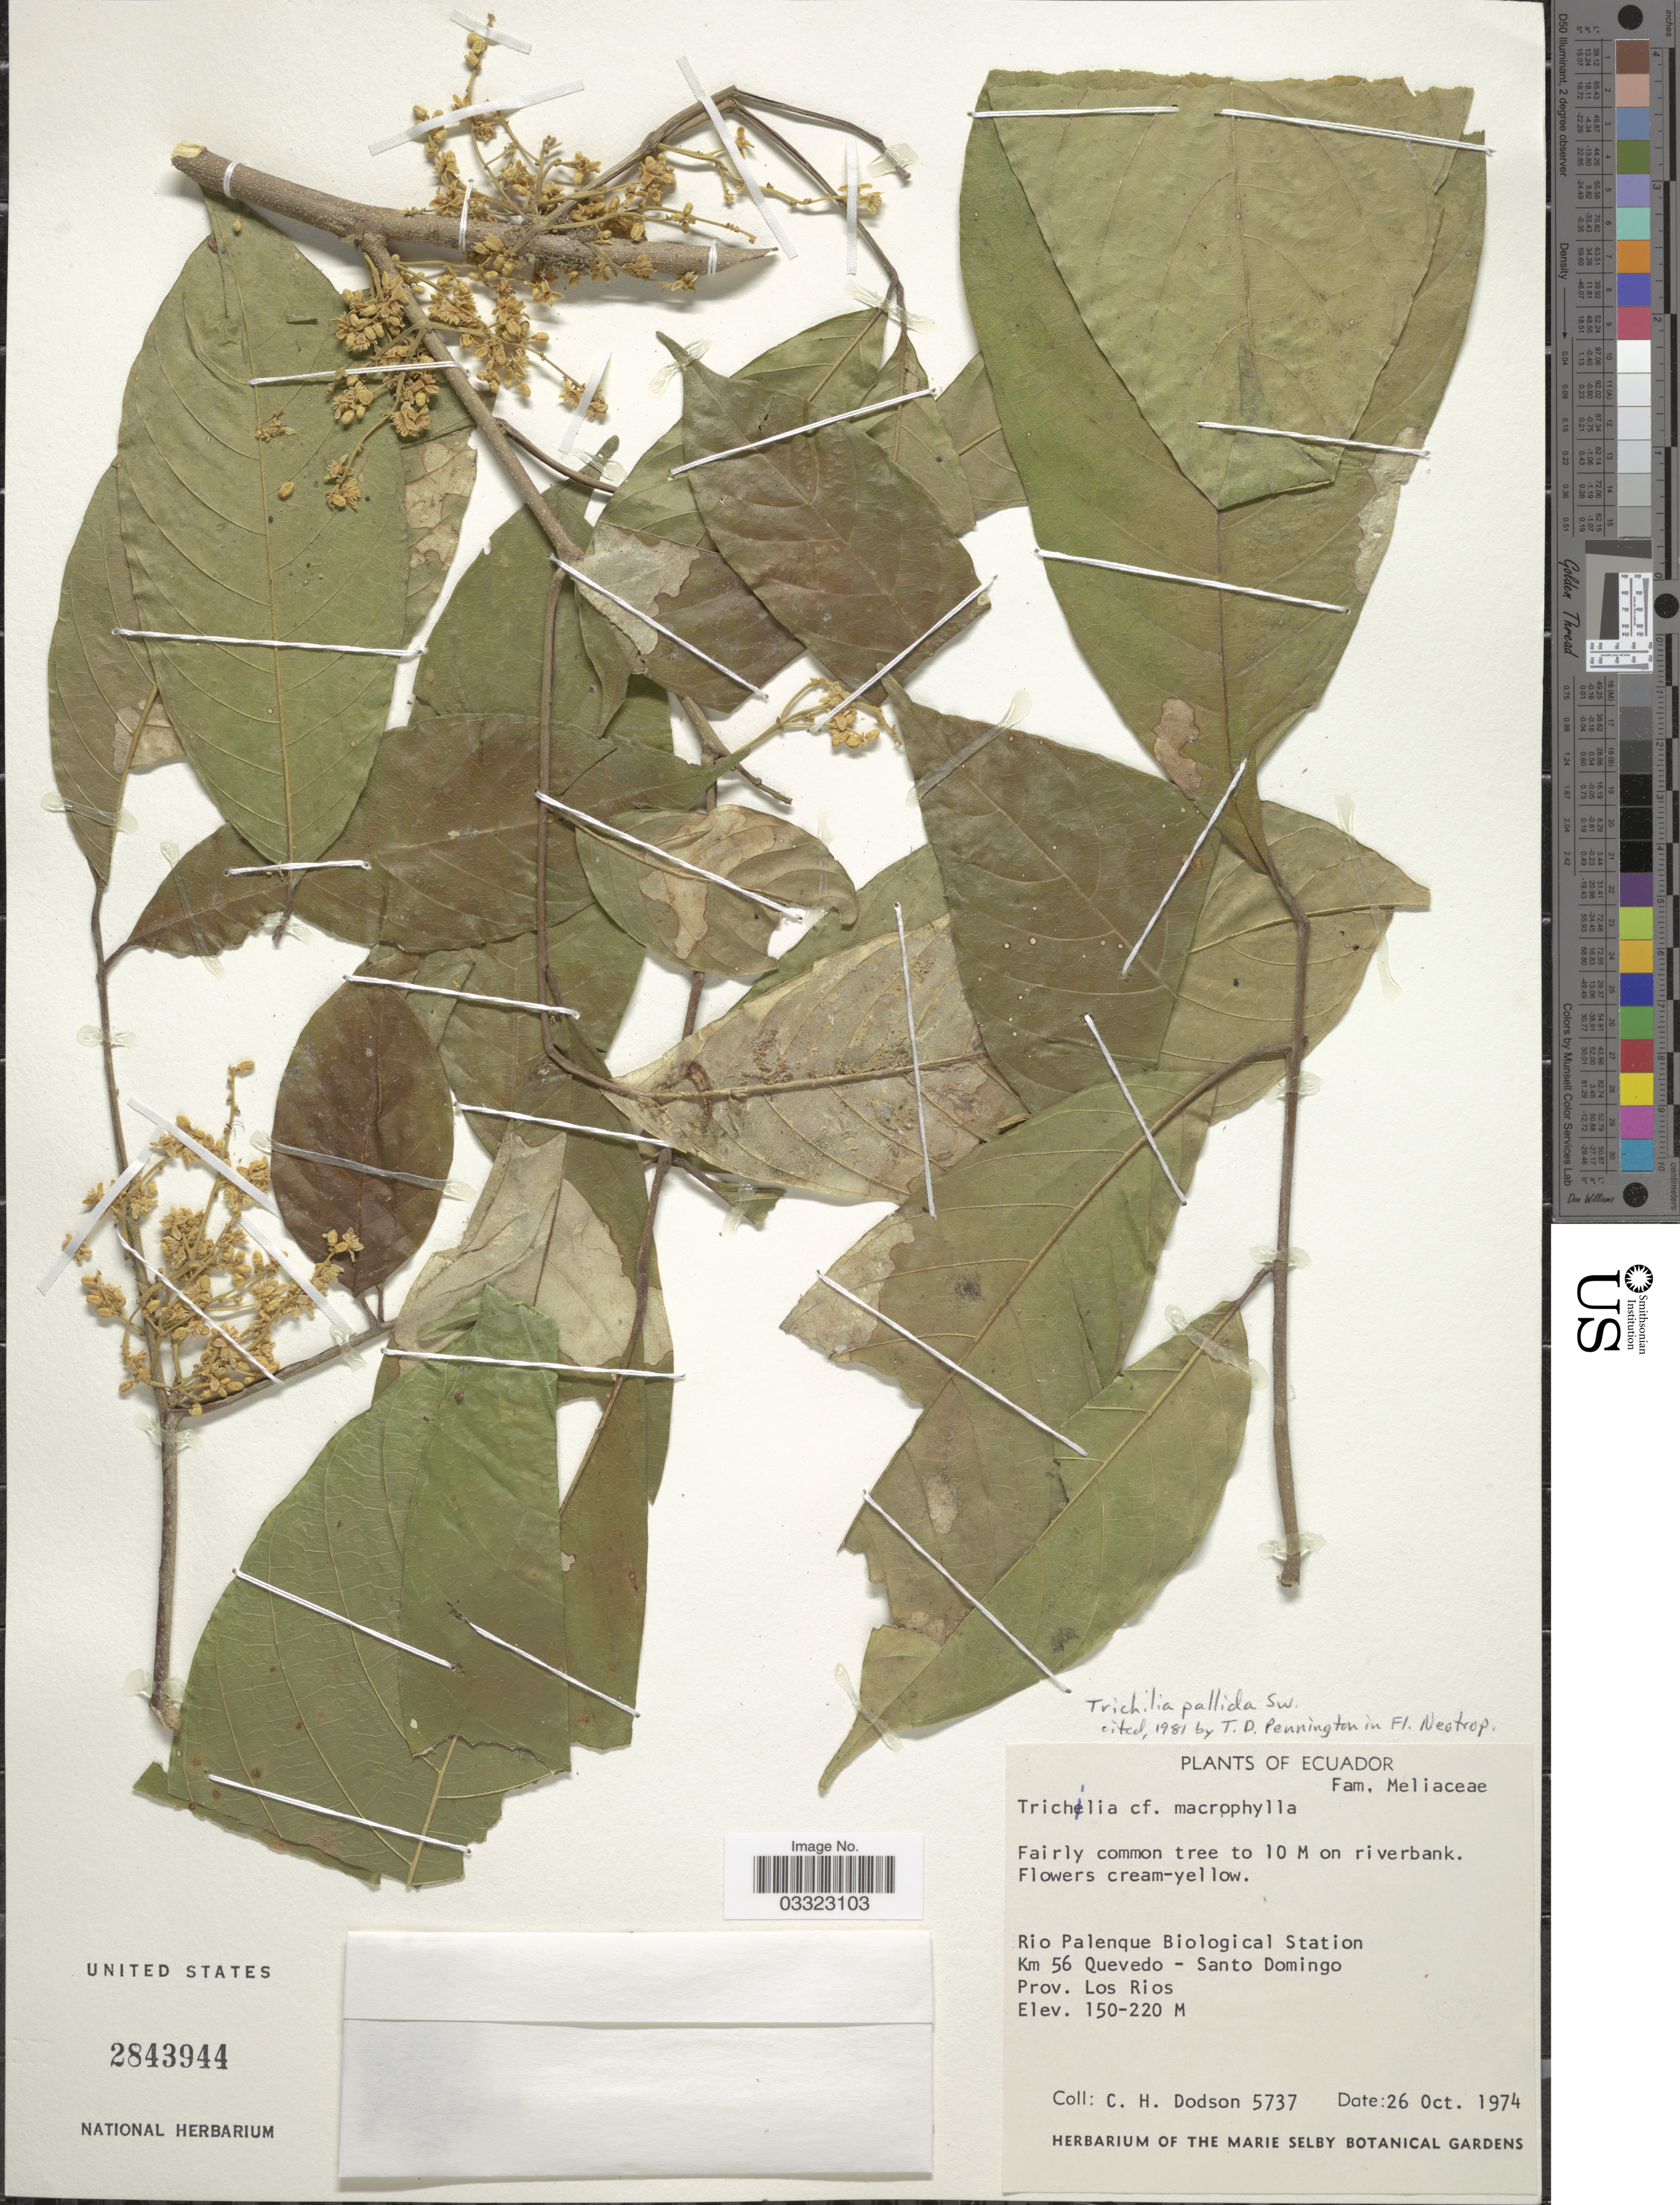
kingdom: Plantae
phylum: Tracheophyta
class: Magnoliopsida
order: Sapindales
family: Meliaceae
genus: Trichilia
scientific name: Trichilia pallida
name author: Sw.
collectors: C. H. Dodson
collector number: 5737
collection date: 1974-10-26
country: Ecuador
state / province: Los Ríos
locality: Rio Palenque Biological Station Km 56 Quevedo - Santo Domingo.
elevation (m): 150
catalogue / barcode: US 2843944